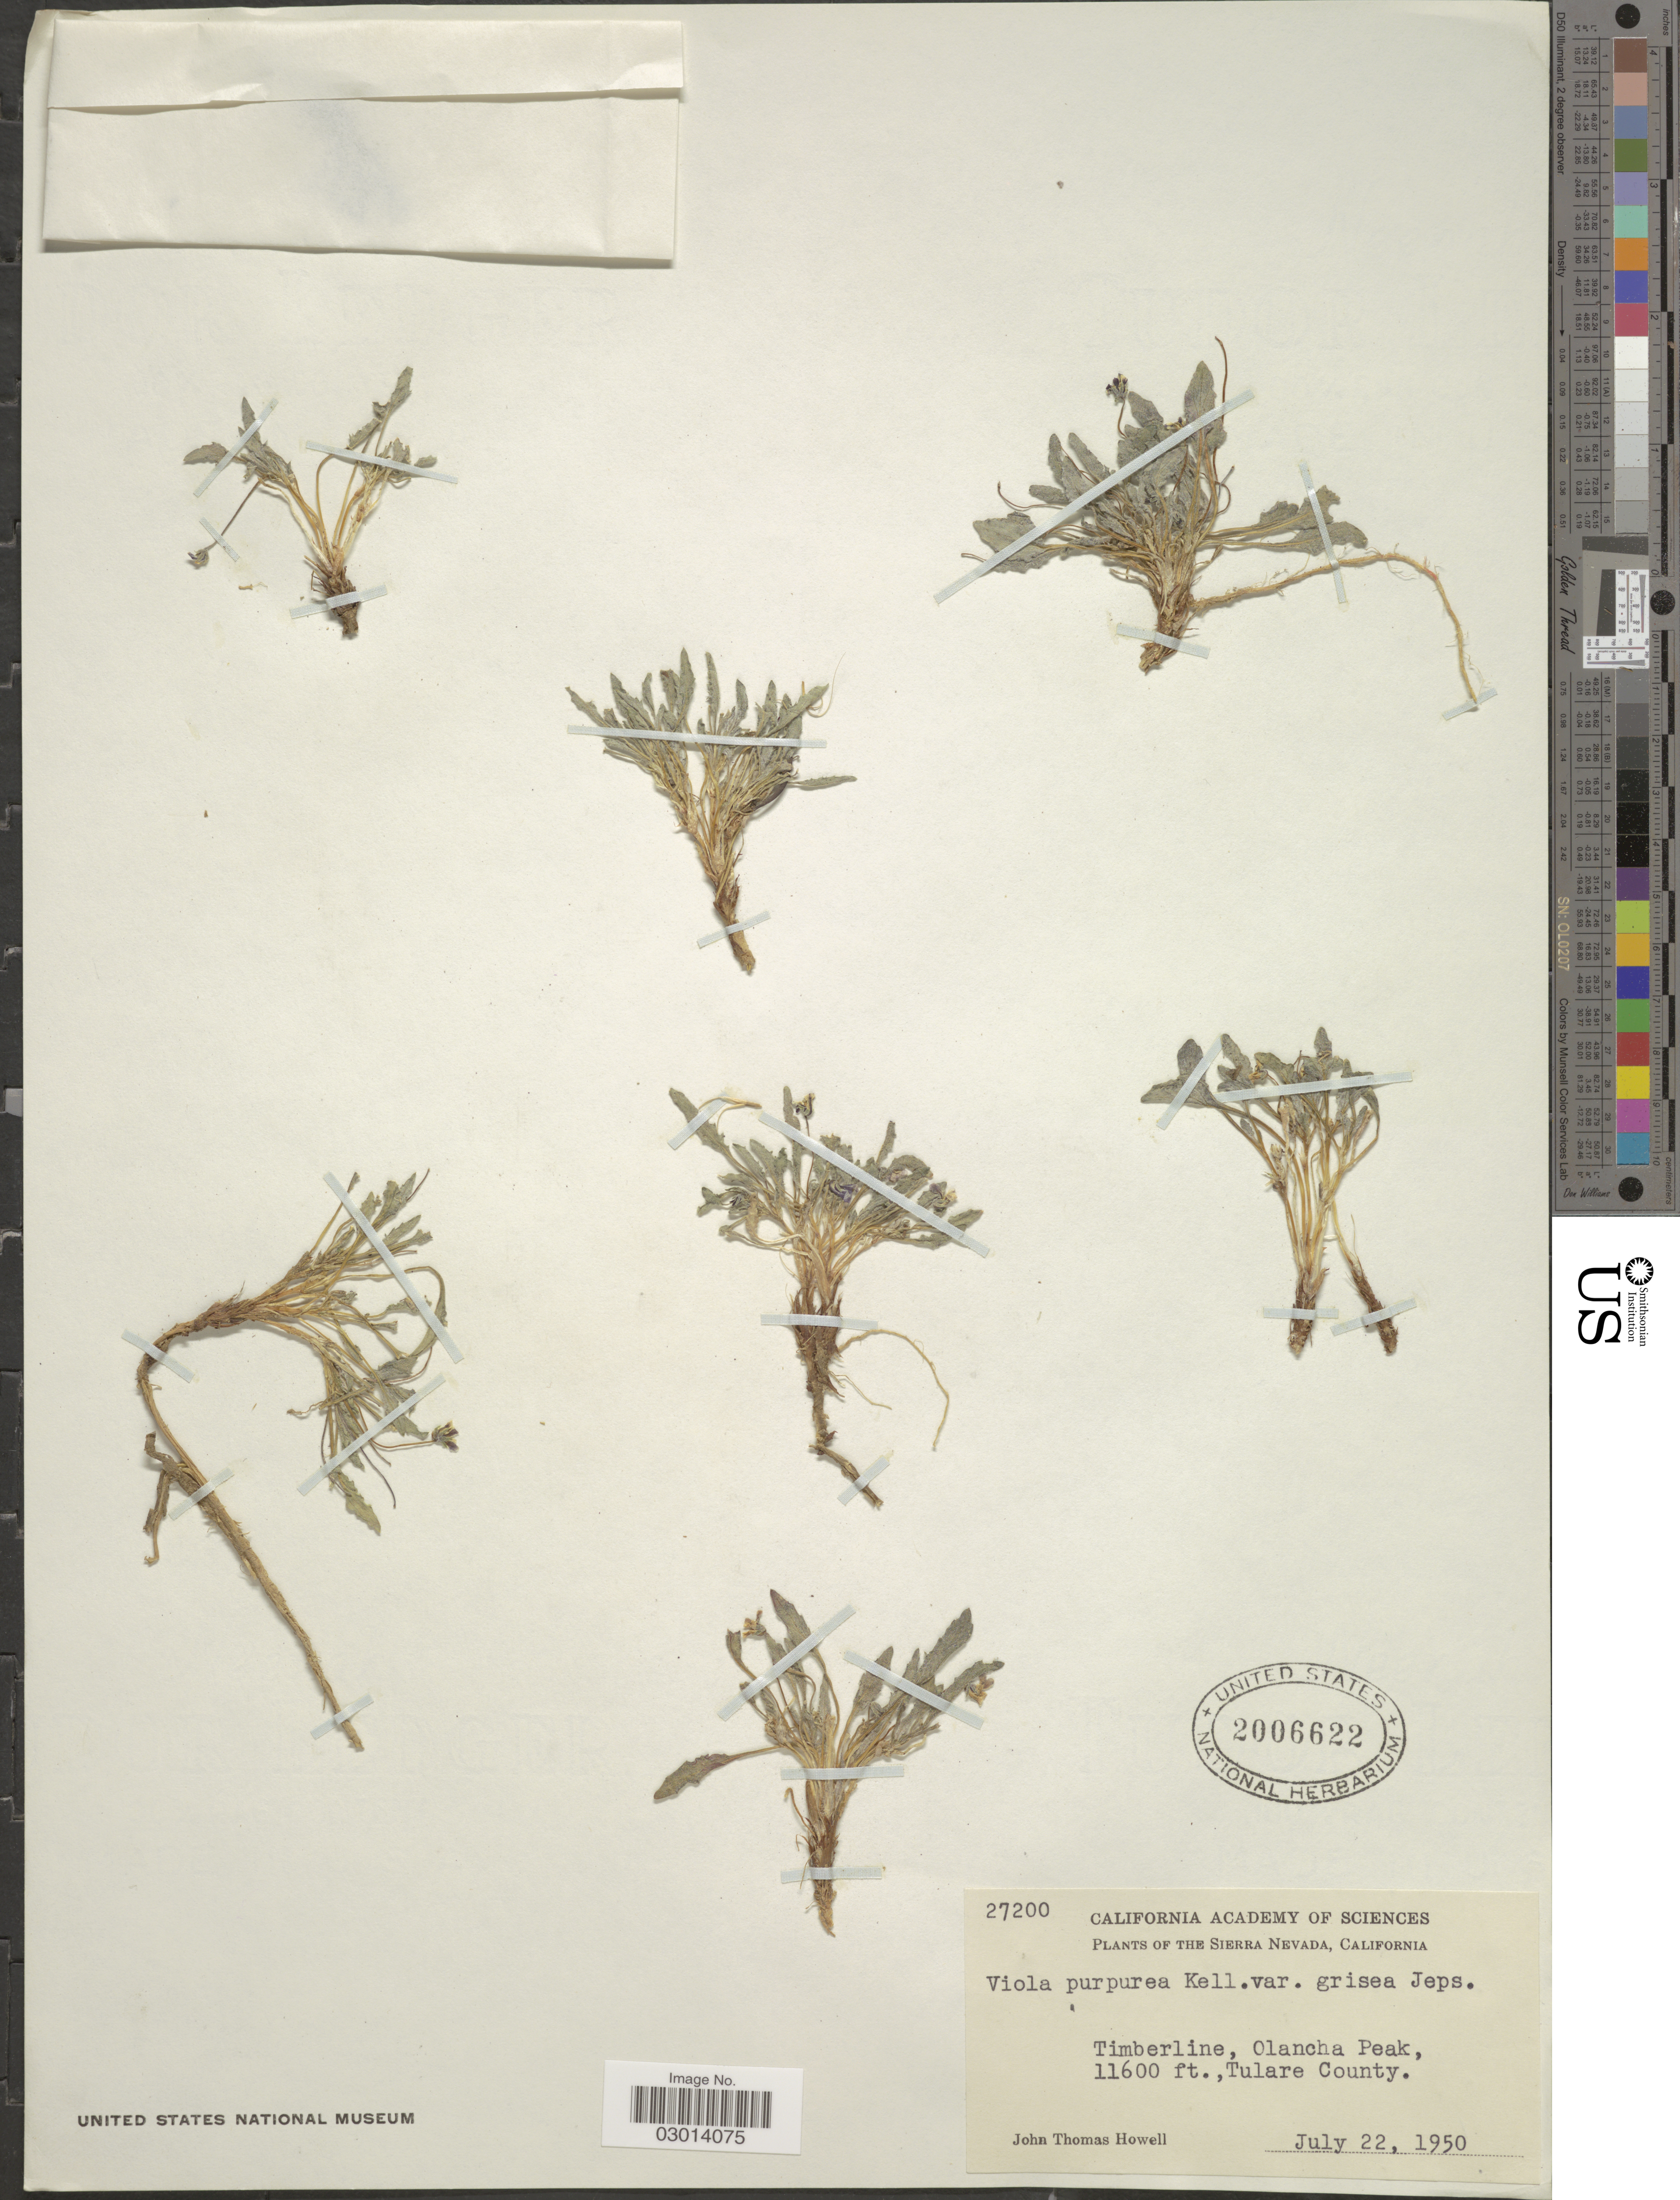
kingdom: Plantae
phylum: Tracheophyta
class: Magnoliopsida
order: Malpighiales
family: Violaceae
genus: Viola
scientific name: Viola purpurea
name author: Kellogg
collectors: J. T. Howell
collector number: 27200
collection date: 1950-07-22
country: United States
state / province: California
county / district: Tulare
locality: Sierra Nevada. Timberline, Olancha Peak, Tulare County.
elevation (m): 3536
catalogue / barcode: US 2006622